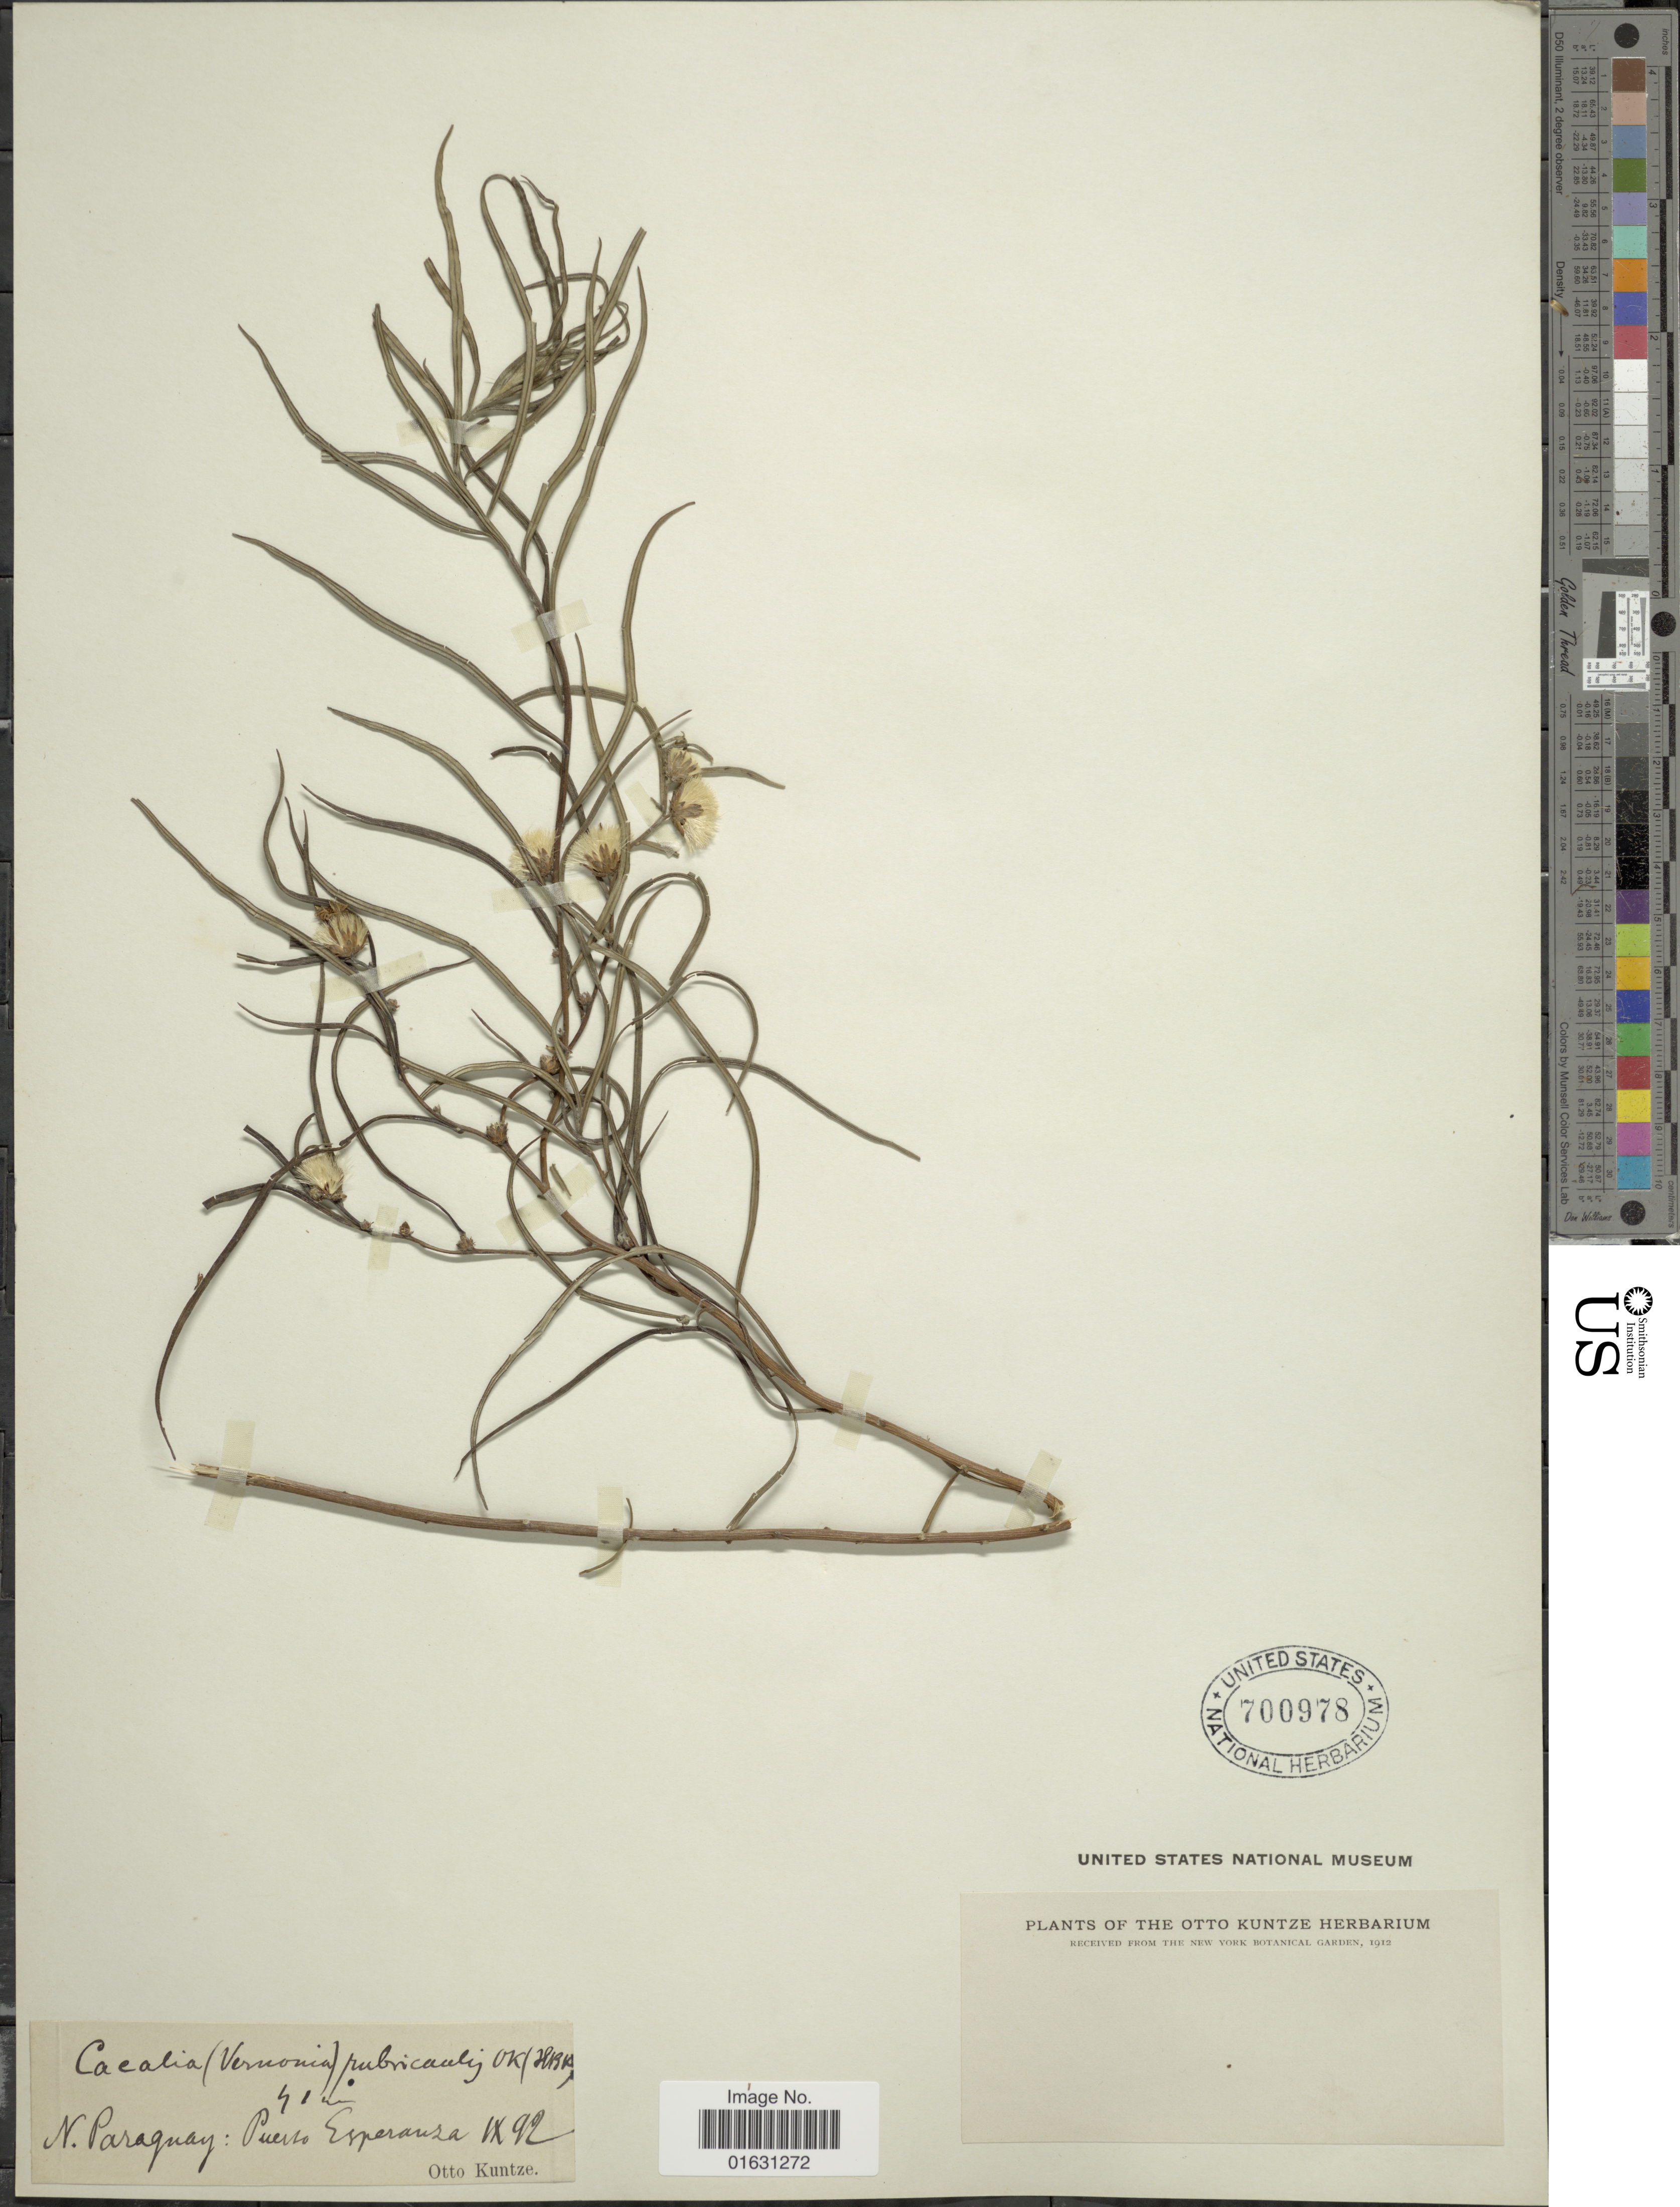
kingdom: Plantae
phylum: Tracheophyta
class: Magnoliopsida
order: Asterales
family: Asteraceae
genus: Lessingianthus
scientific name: Lessingianthus rubricaulis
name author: (Humb. & Bonpl.) H. Rob.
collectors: C.E.O. Kuntze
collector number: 41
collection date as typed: Transcribed d/m/y: /9/92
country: Paraguay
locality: N. Paraguay: Puerto Esperanza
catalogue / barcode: US 700978